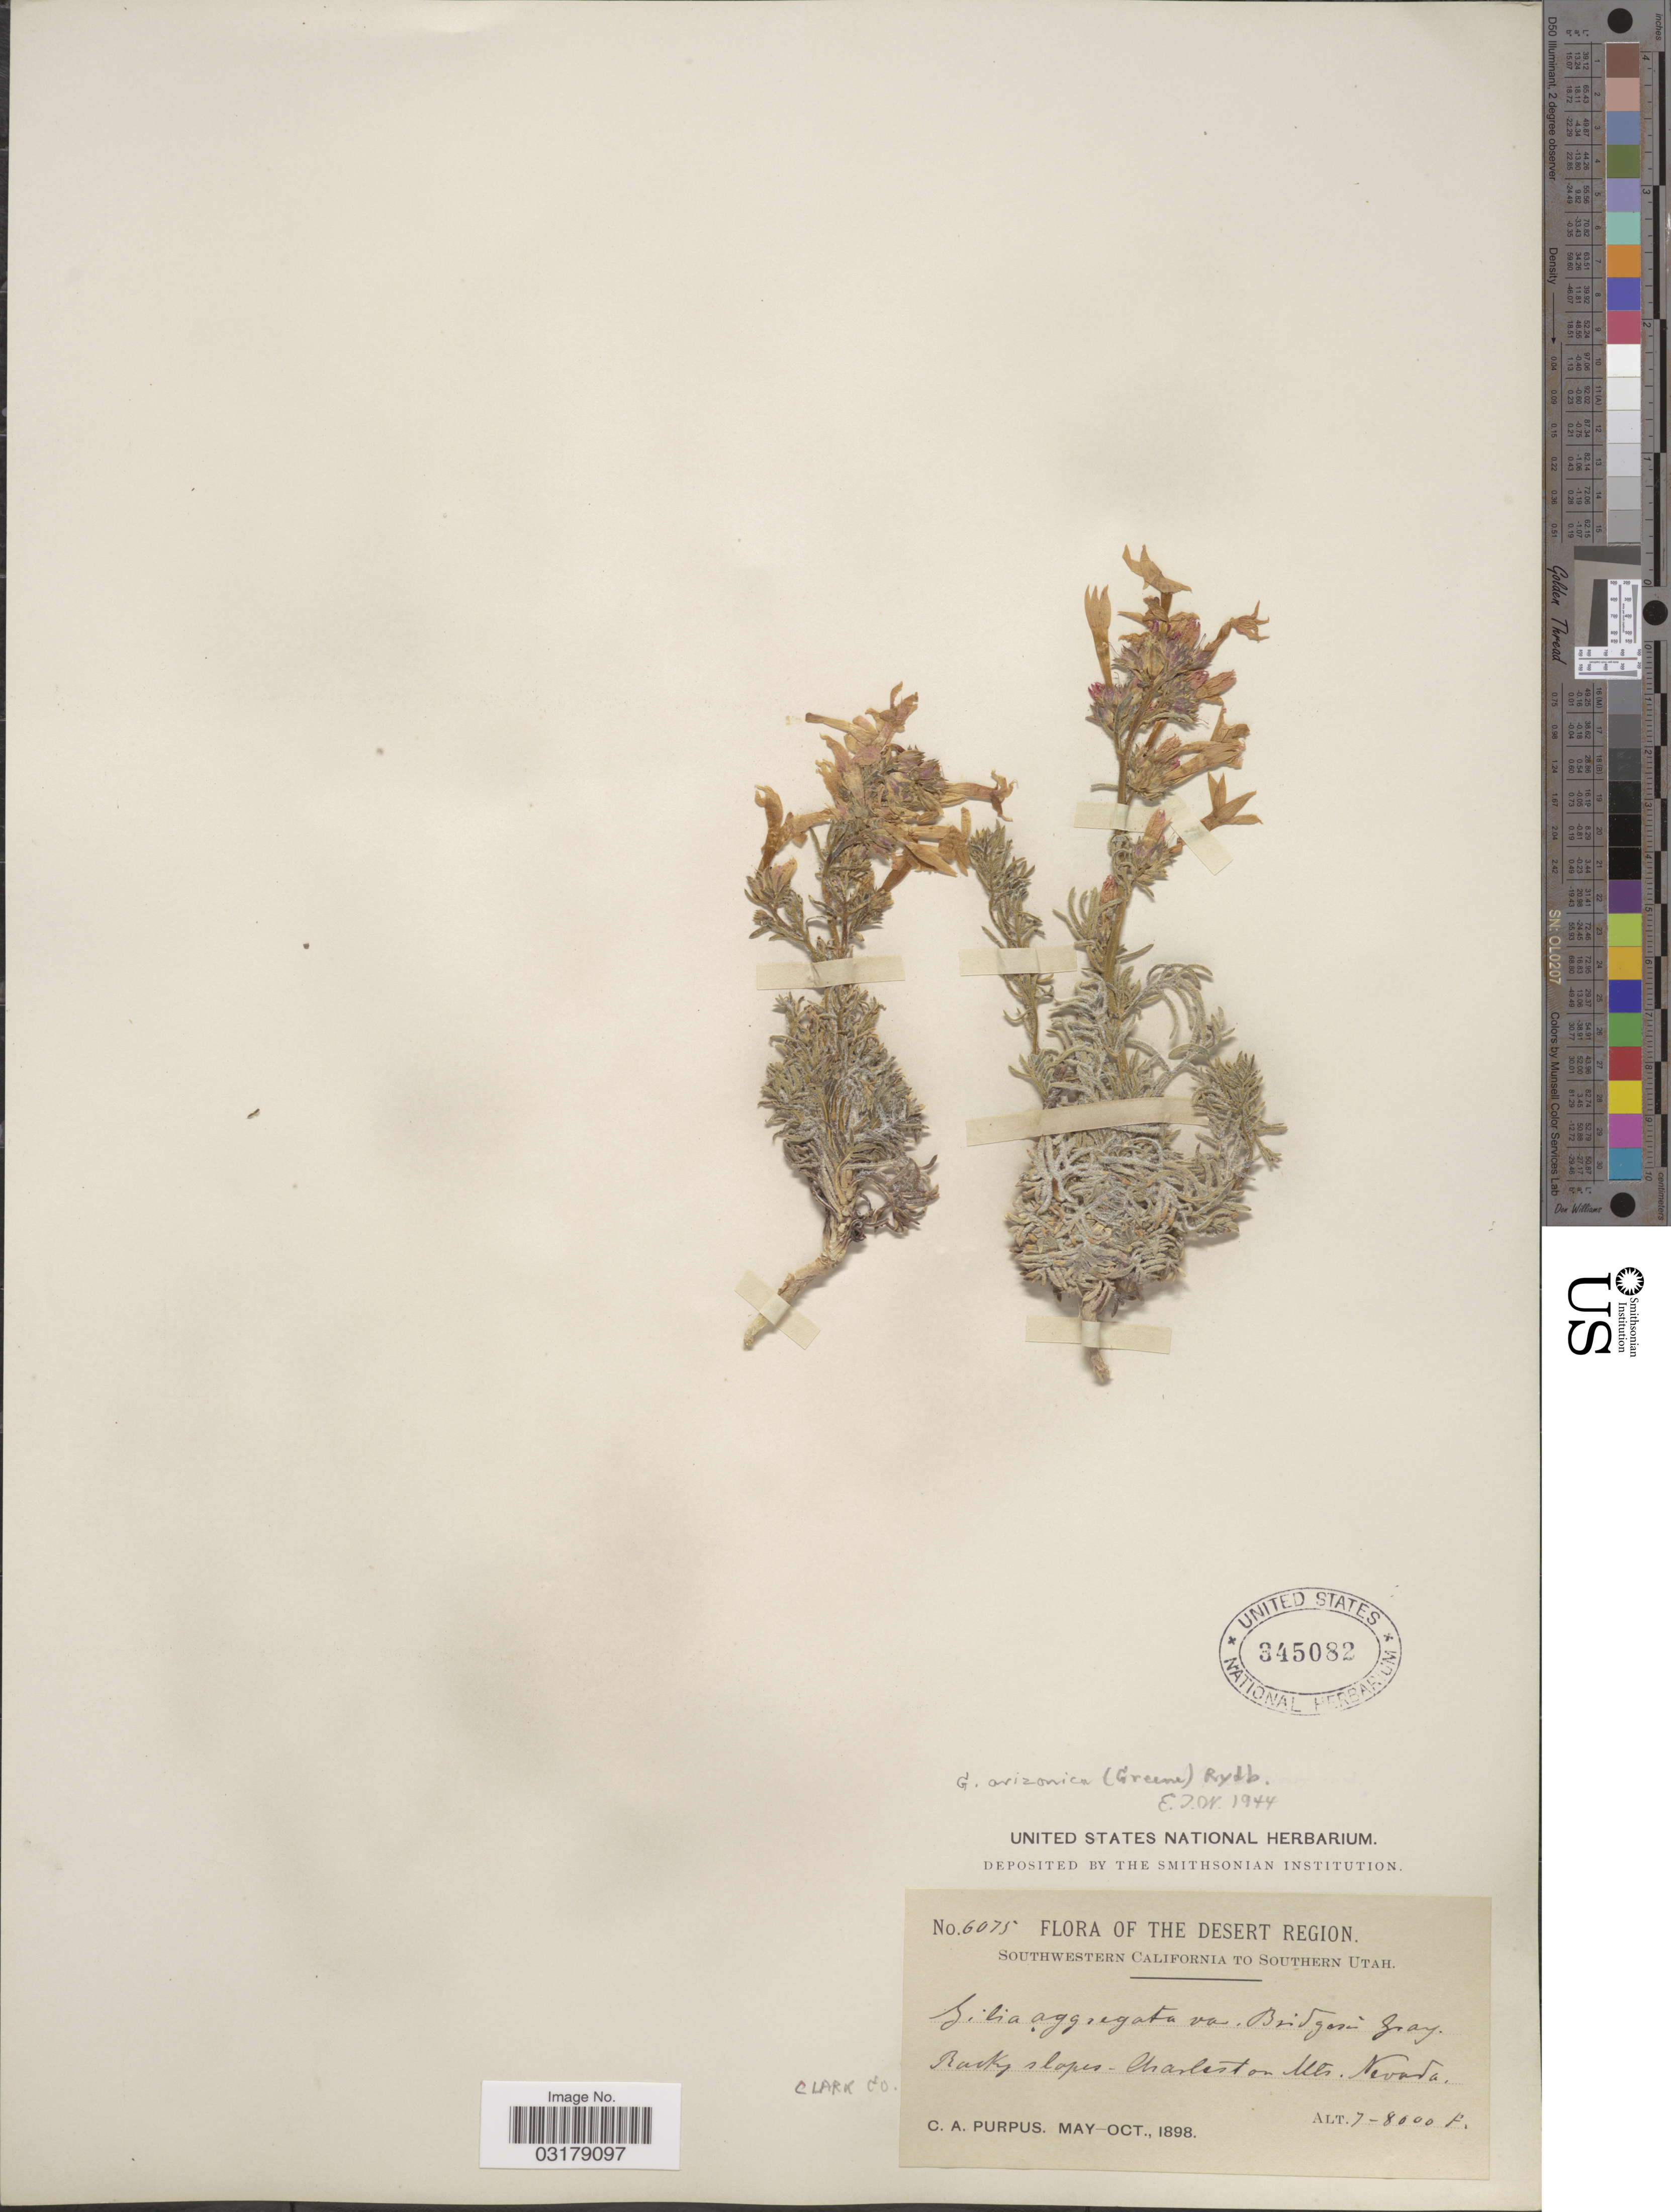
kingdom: Plantae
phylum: Tracheophyta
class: Magnoliopsida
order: Ericales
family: Polemoniaceae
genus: Ipomopsis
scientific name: Ipomopsis aggregata subsp. arizonica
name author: (Greene) V.E. Grant & A.D. Grant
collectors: C. A. Purpus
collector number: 6075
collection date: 1898-05/1898-10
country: United States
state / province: Nevada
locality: Desert Region. Clark Co. Rocky slopes. Charleston Mts.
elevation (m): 2134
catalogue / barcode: US 345082